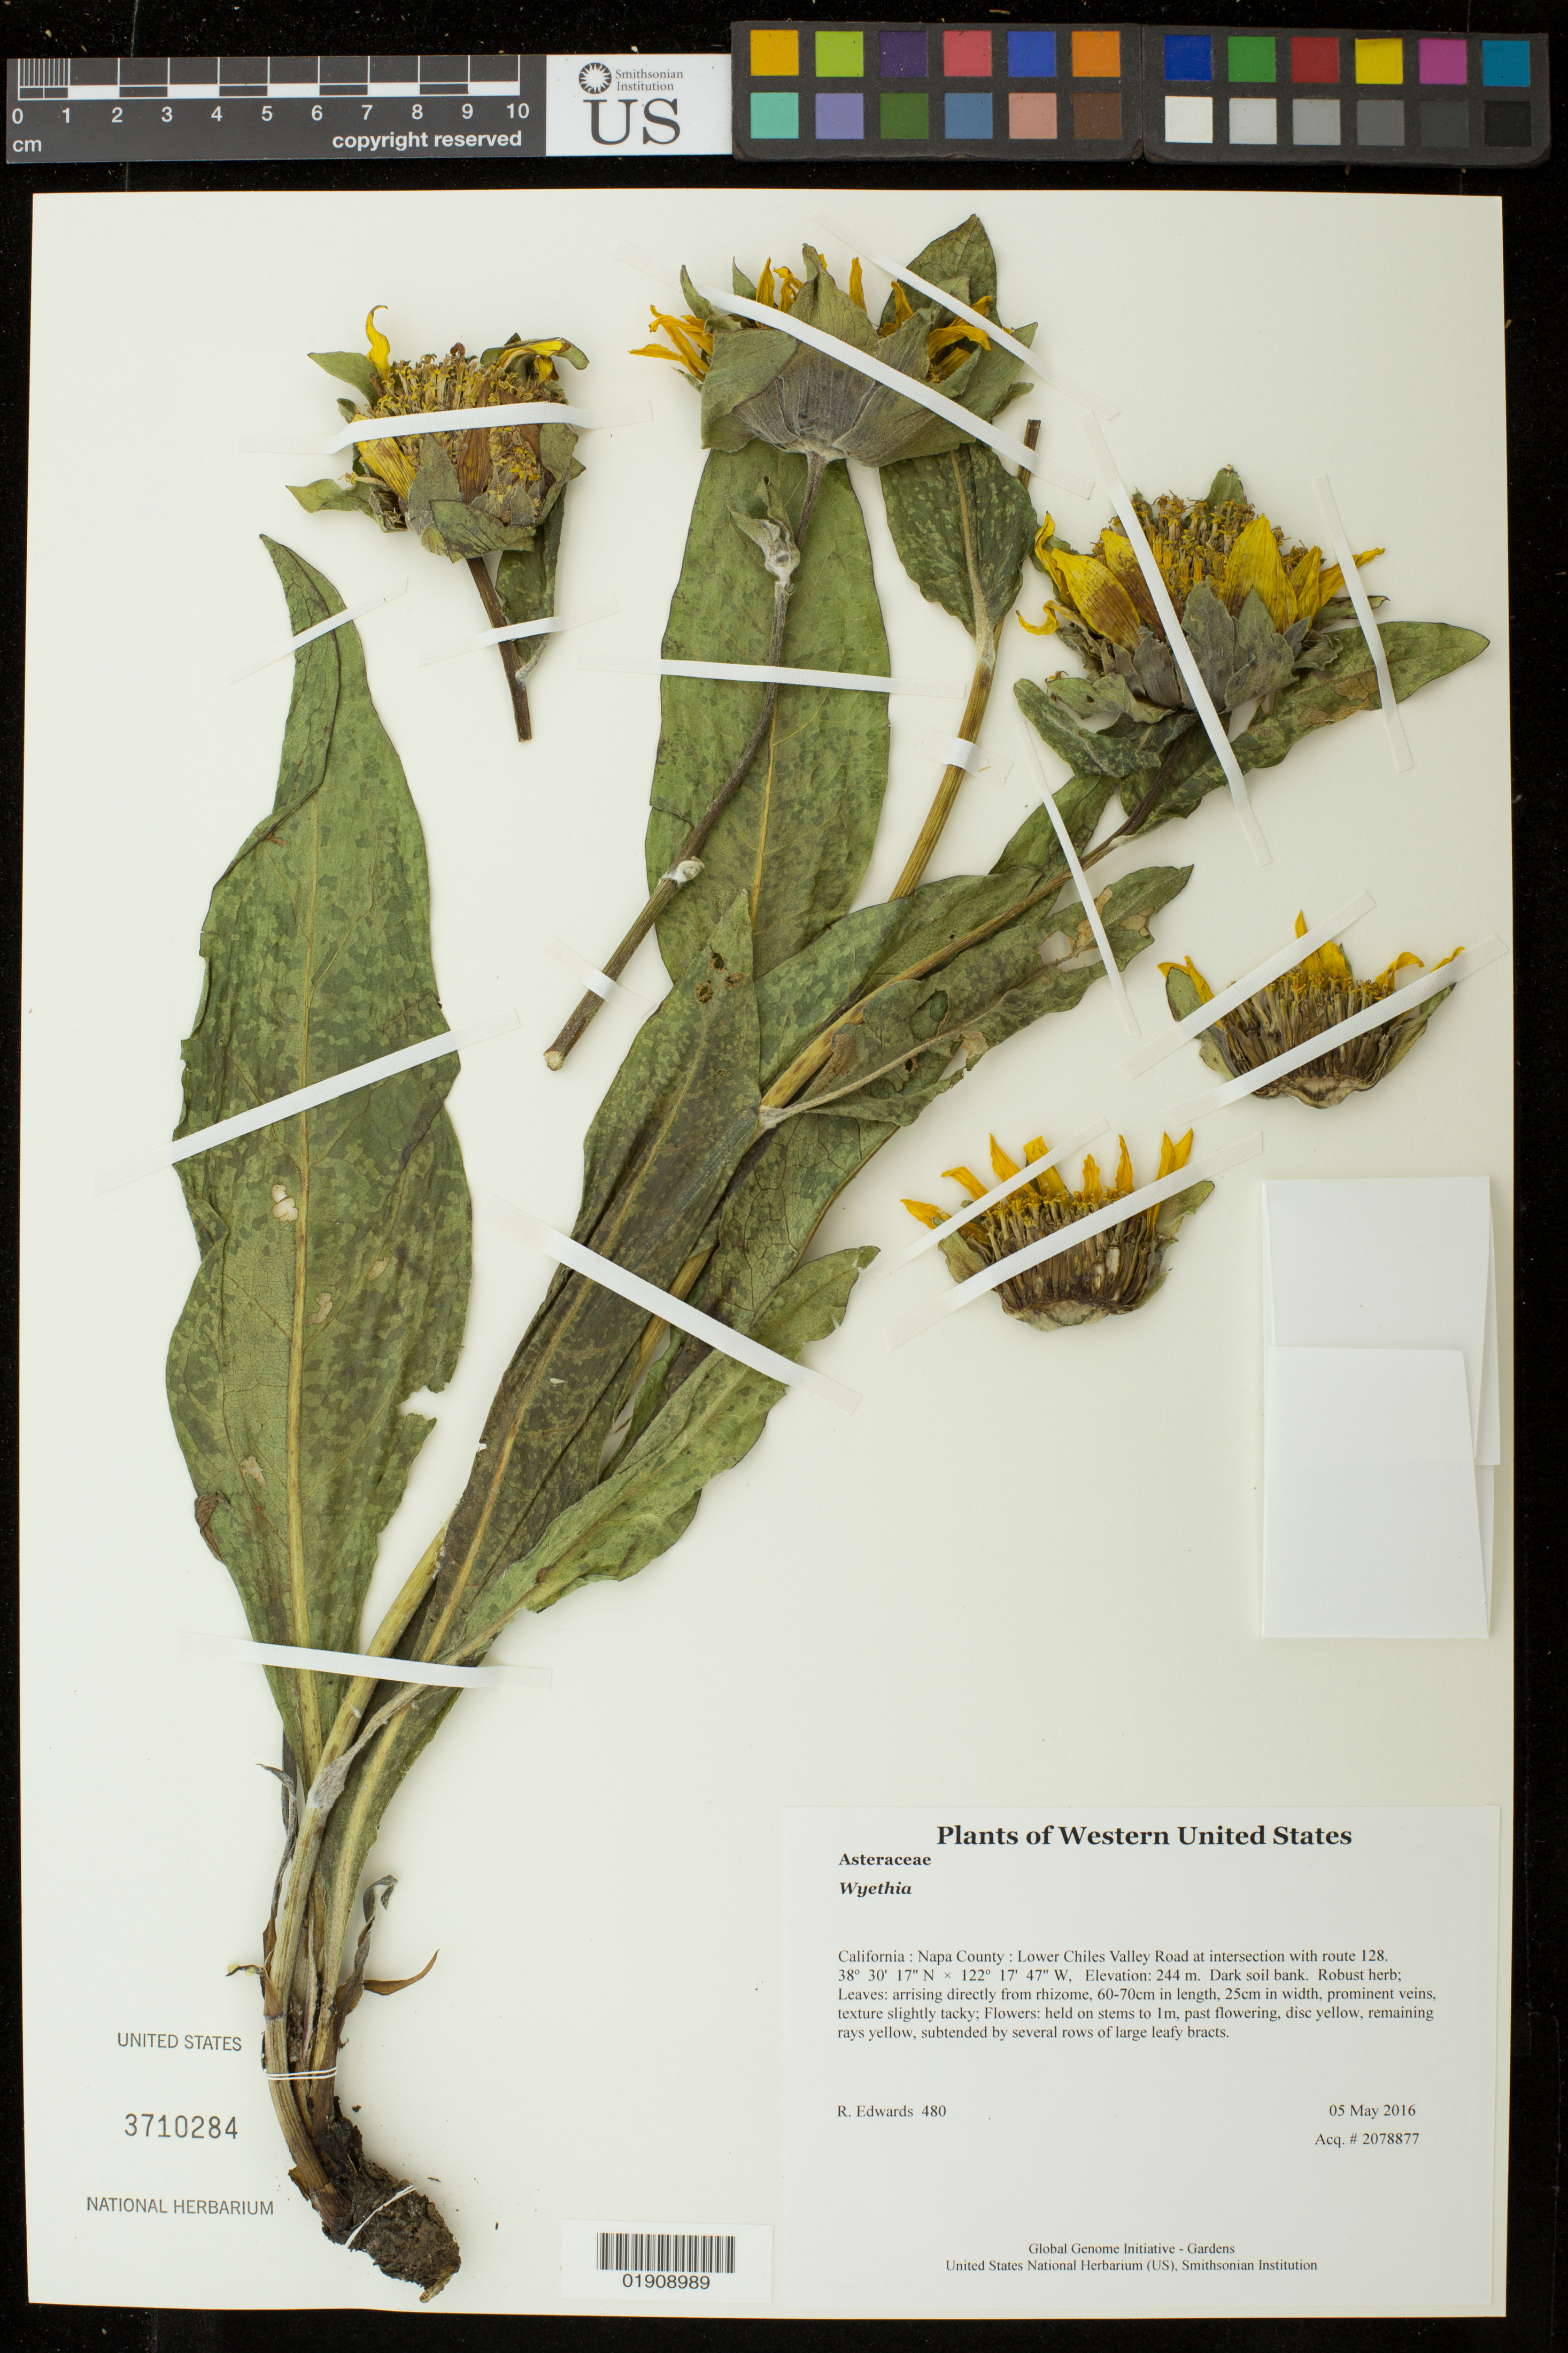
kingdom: Plantae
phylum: Tracheophyta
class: Magnoliopsida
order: Asterales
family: Asteraceae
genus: Wyethia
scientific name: Wyethia sp.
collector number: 480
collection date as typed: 5 May 2016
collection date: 2016-05-05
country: United States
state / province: California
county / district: Napa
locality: Lower Chiles Valley Road at intersection with route 128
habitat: Dark soil bank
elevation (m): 244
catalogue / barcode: US 3710284